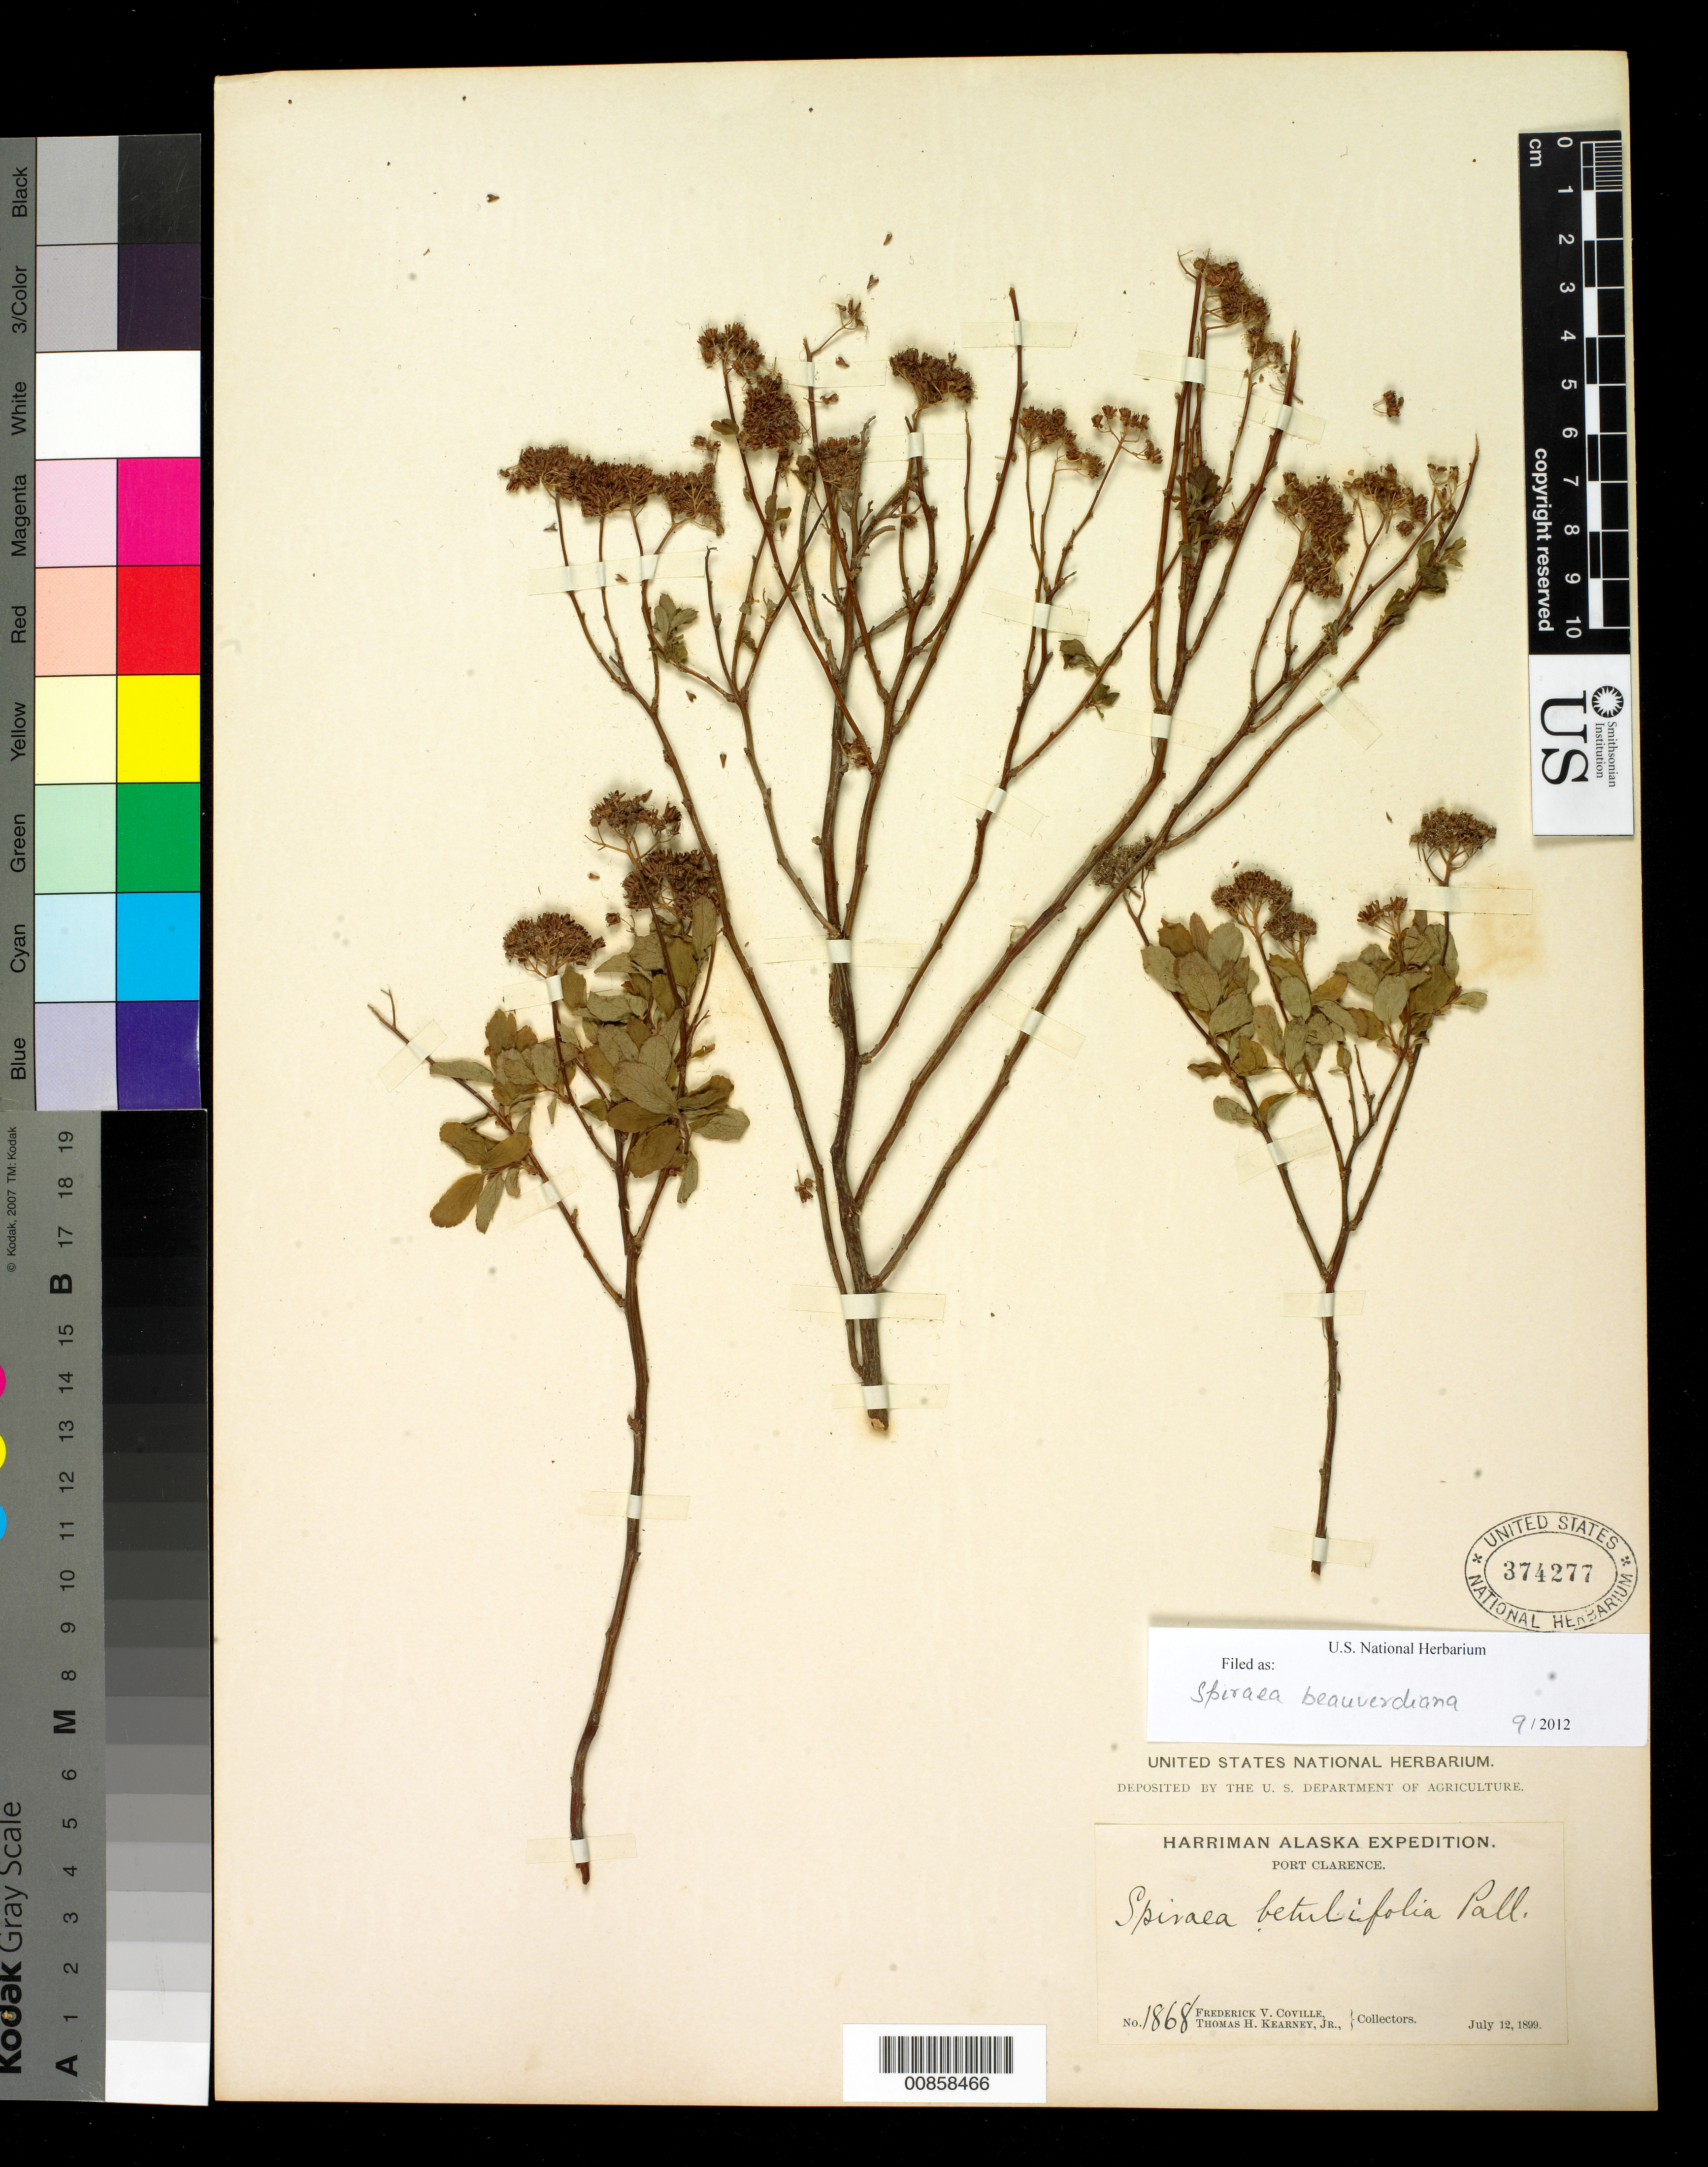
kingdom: Plantae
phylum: Tracheophyta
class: Magnoliopsida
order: Rosales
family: Rosaceae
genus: Spiraea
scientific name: Spiraea beauverdiana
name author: C.K. Schneid.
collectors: F. V. Coville & T. H. Kearney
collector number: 1868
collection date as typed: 12 Jul 1899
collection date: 1899-07-12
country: United States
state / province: Alaska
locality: Port Clarence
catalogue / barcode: US 374277